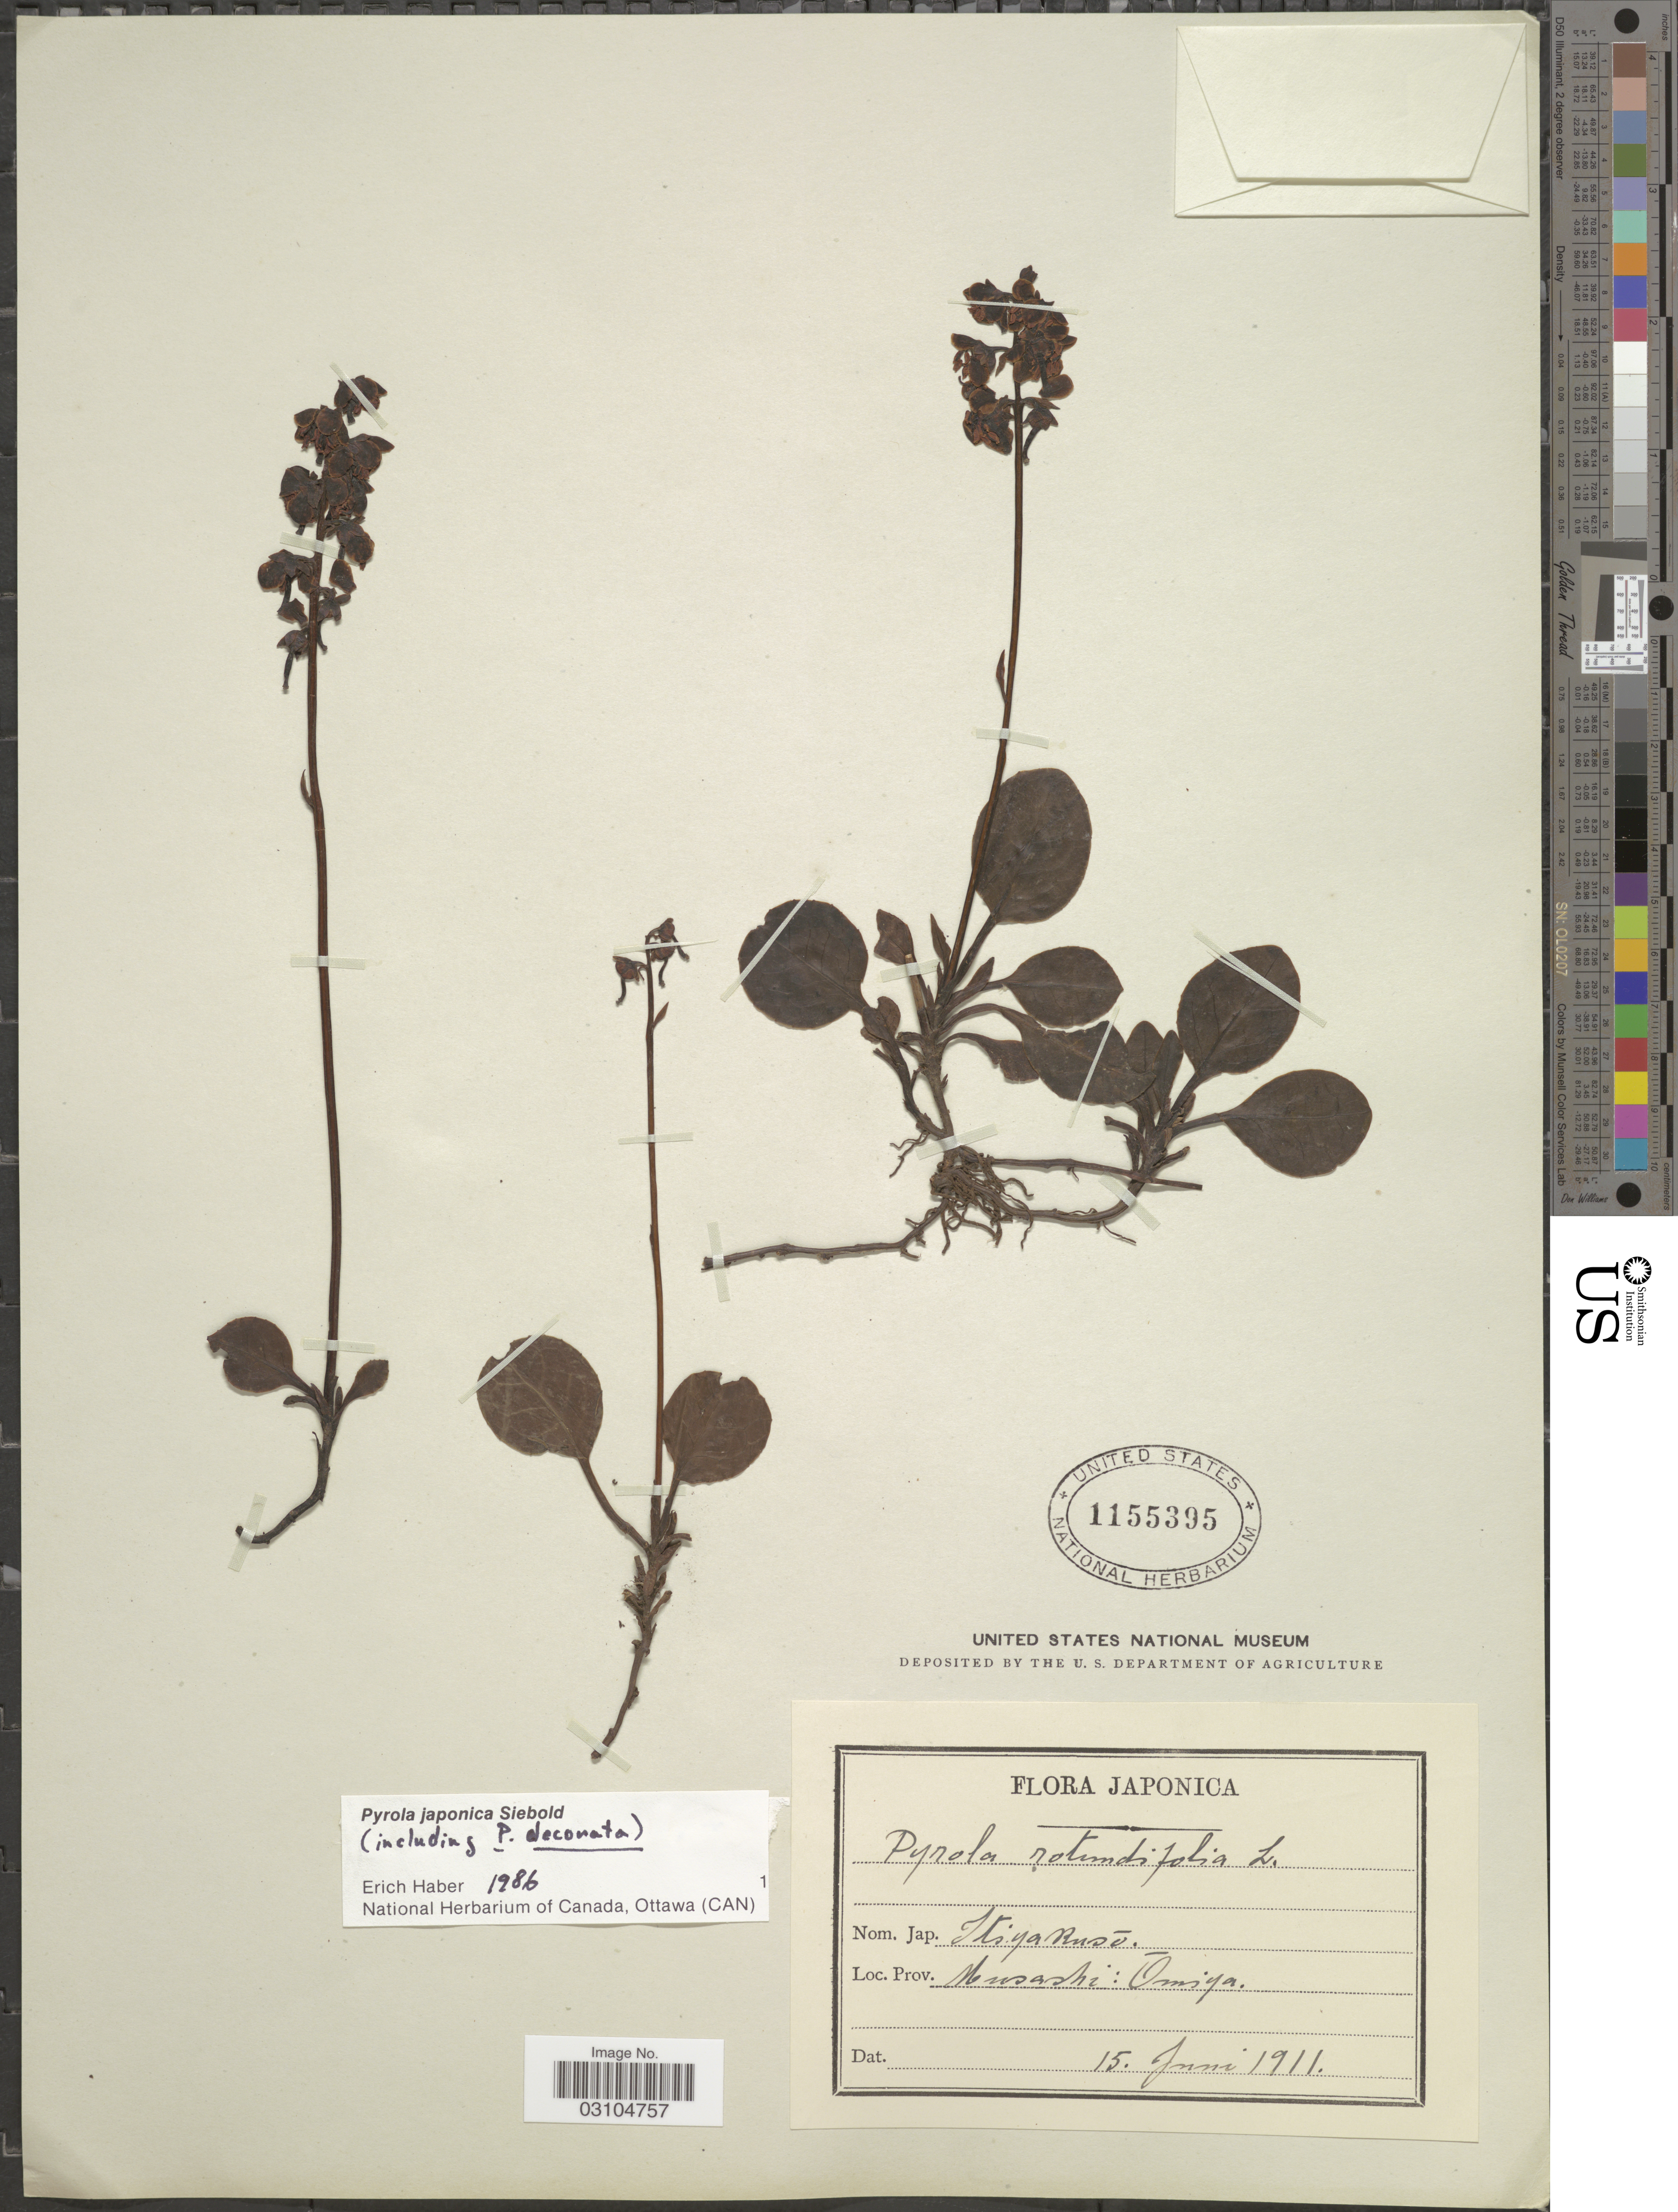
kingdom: Plantae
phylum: Tracheophyta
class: Magnoliopsida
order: Ericales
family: Ericaceae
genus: Pyrola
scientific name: Pyrola japonica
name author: Klenze ex Alef.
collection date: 1911-06-15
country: Japan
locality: Japonica: Musashi: Omiya.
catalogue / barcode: US 1155395